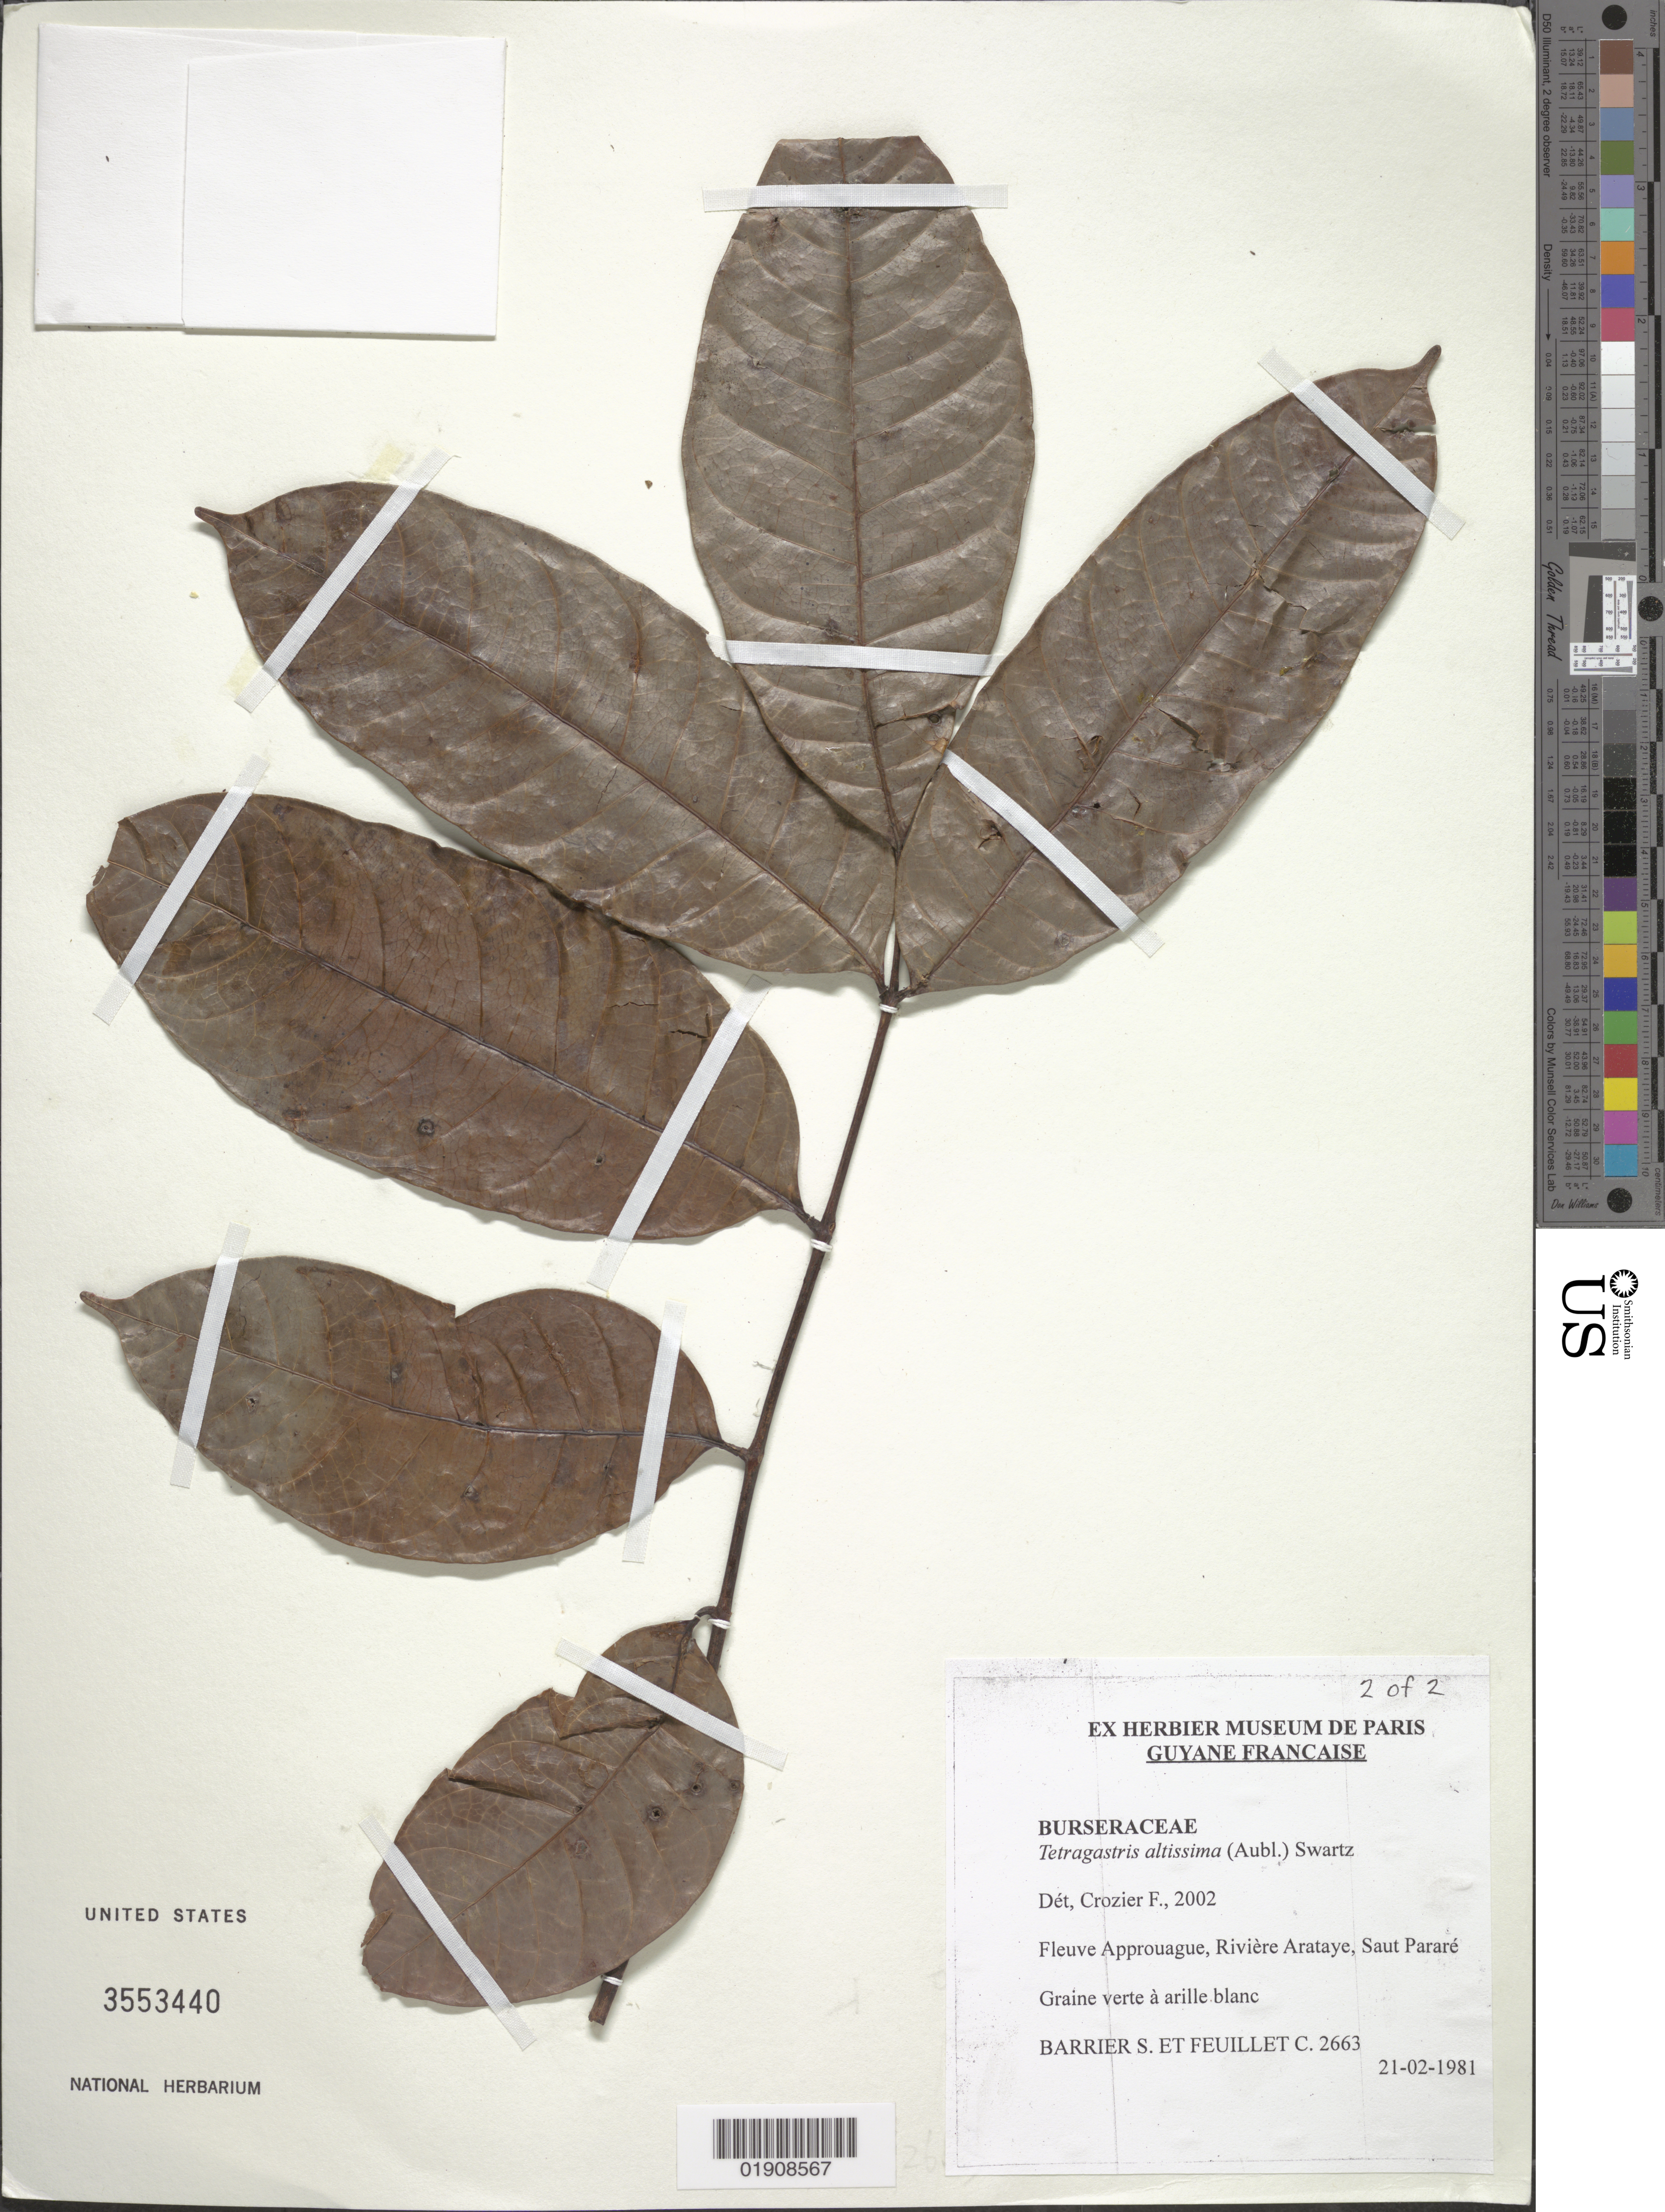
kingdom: Plantae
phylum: Tracheophyta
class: Magnoliopsida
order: Sapindales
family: Burseraceae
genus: Protium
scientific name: Protium altissimum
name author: (Aubl.) Marchand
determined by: Daly, Douglas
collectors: S. Barrier & C. Feuillet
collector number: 2663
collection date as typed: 21 February 1981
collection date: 1981-02-21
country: French Guiana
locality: Fleuve Approuague, Riviere Arataye, Saut Parare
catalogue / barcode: US 3553440